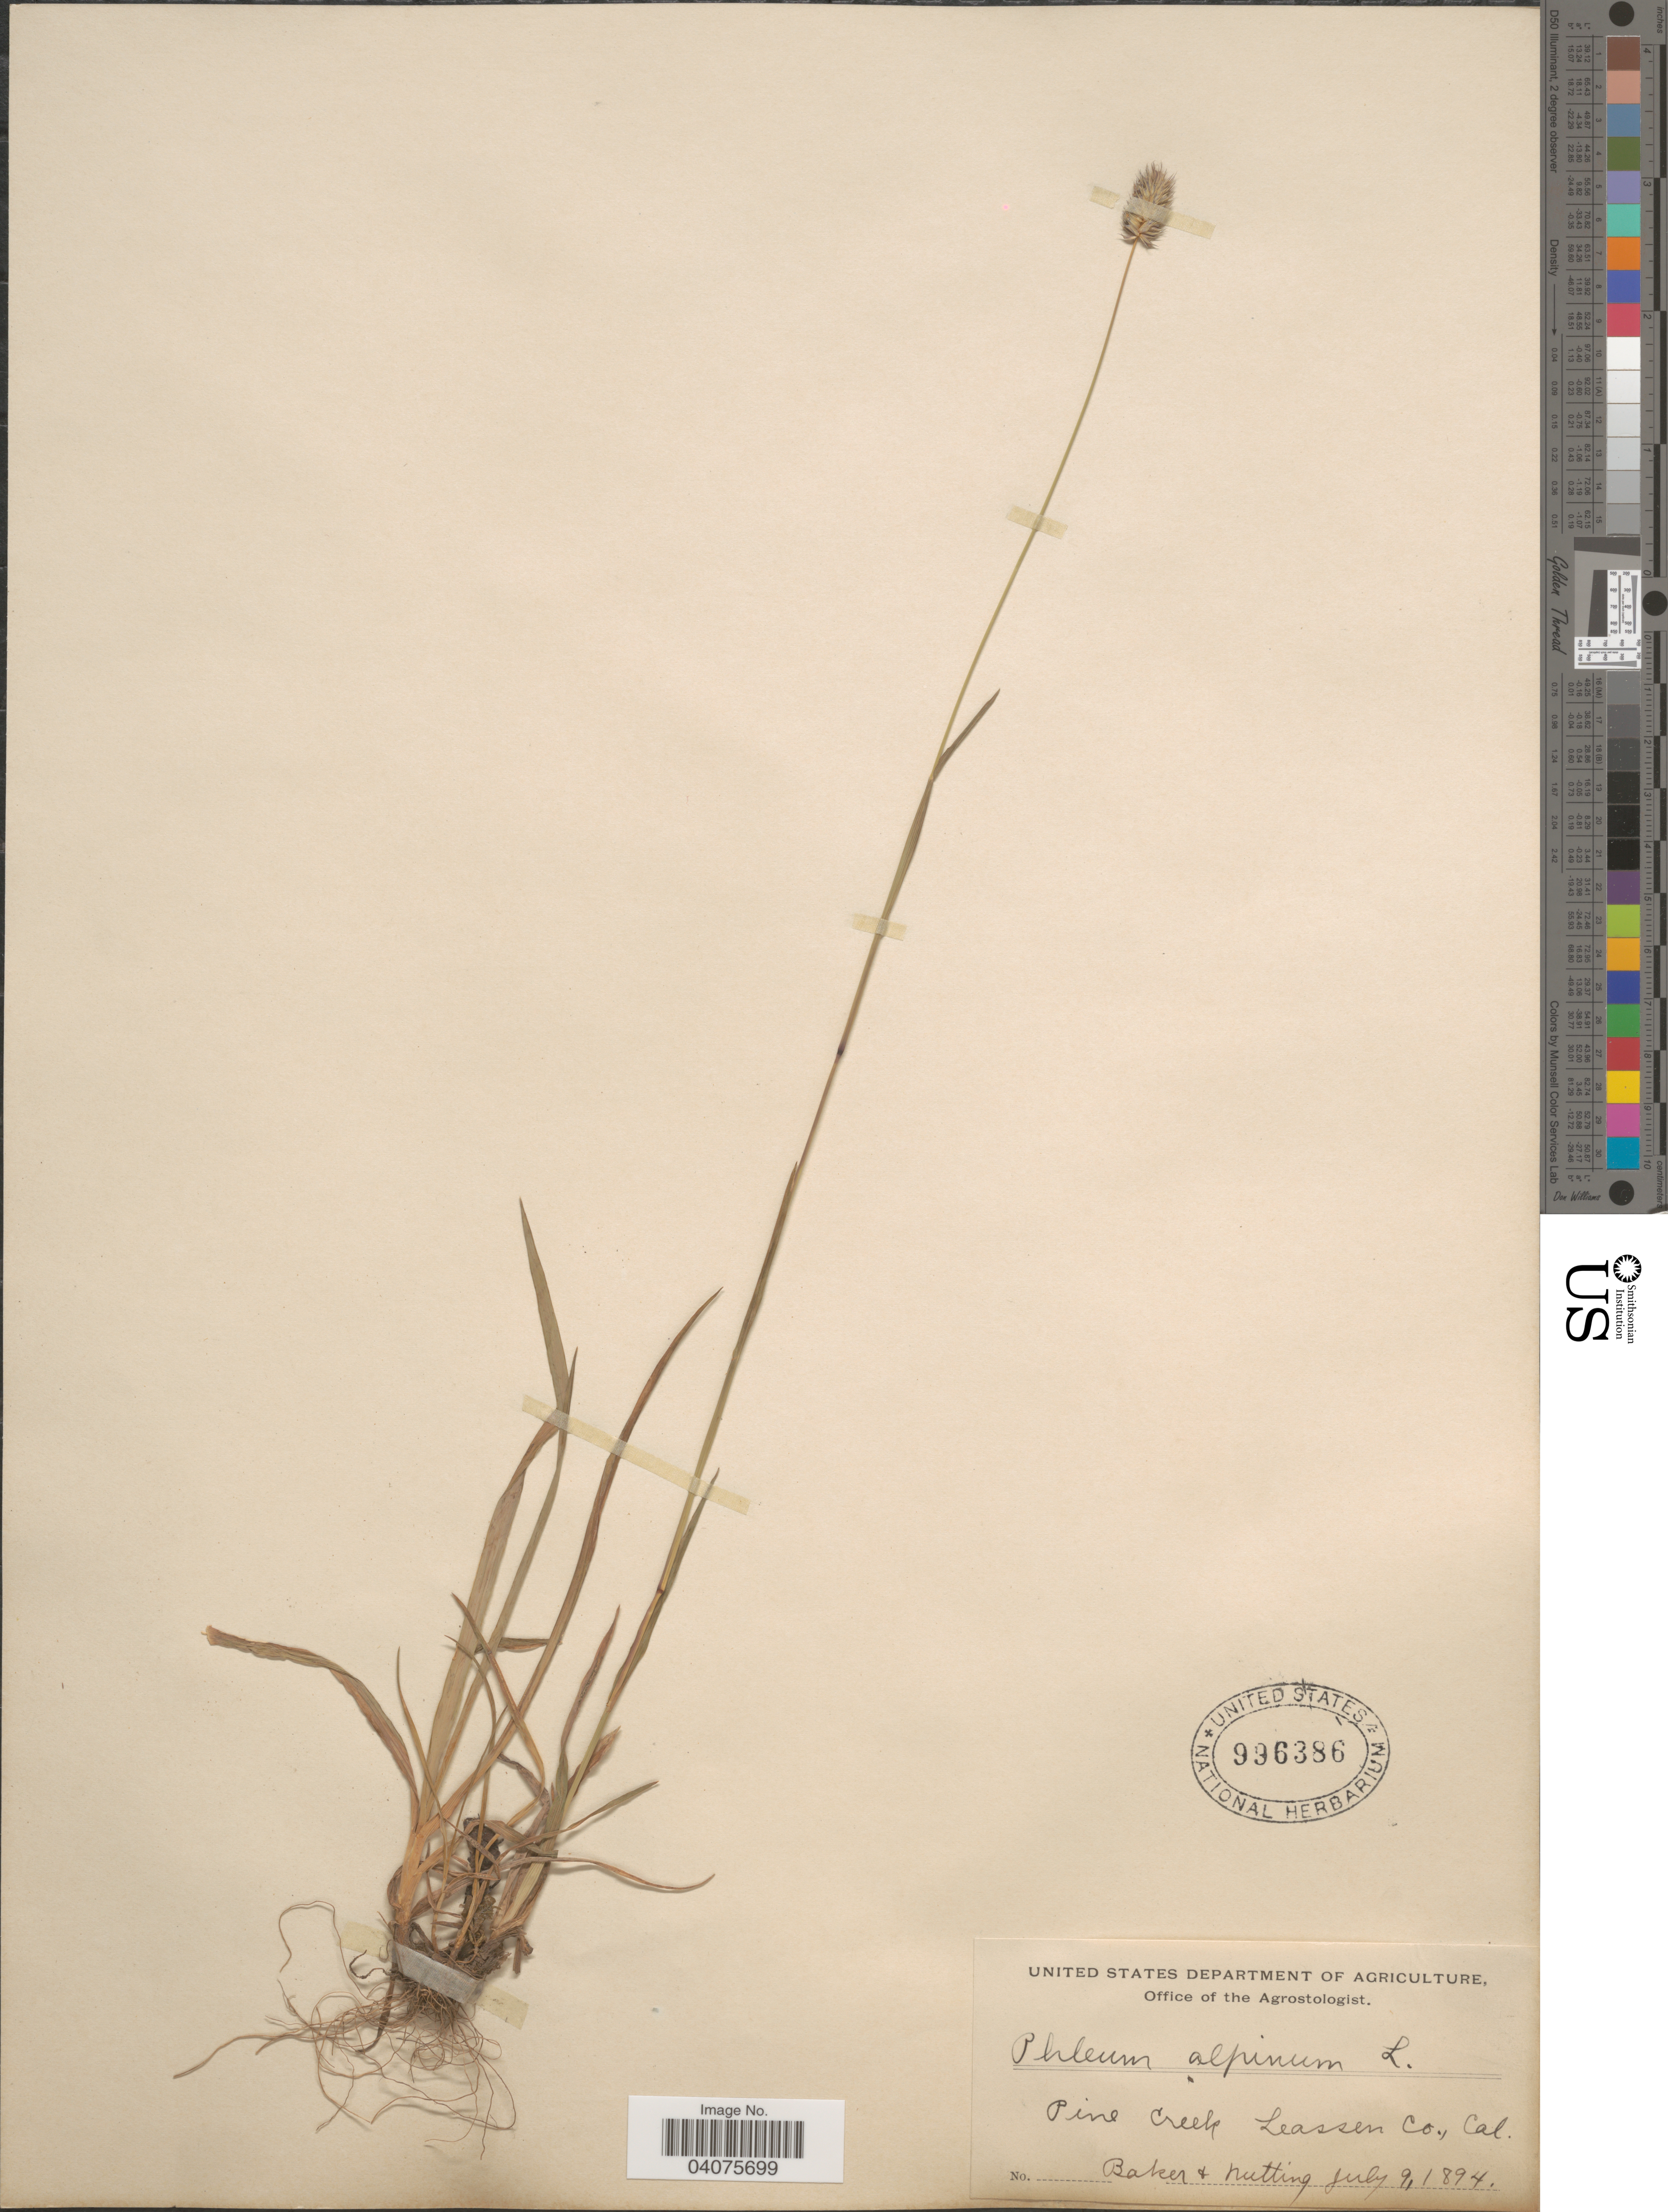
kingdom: Plantae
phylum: Tracheophyta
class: Liliopsida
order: Poales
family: Poaceae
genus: Phleum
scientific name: Phleum alpinum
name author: L.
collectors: -- Baker & Nutting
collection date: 1894-07-09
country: United States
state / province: California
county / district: Lassen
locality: Pine Creek. Leassen Co.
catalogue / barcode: US 996386